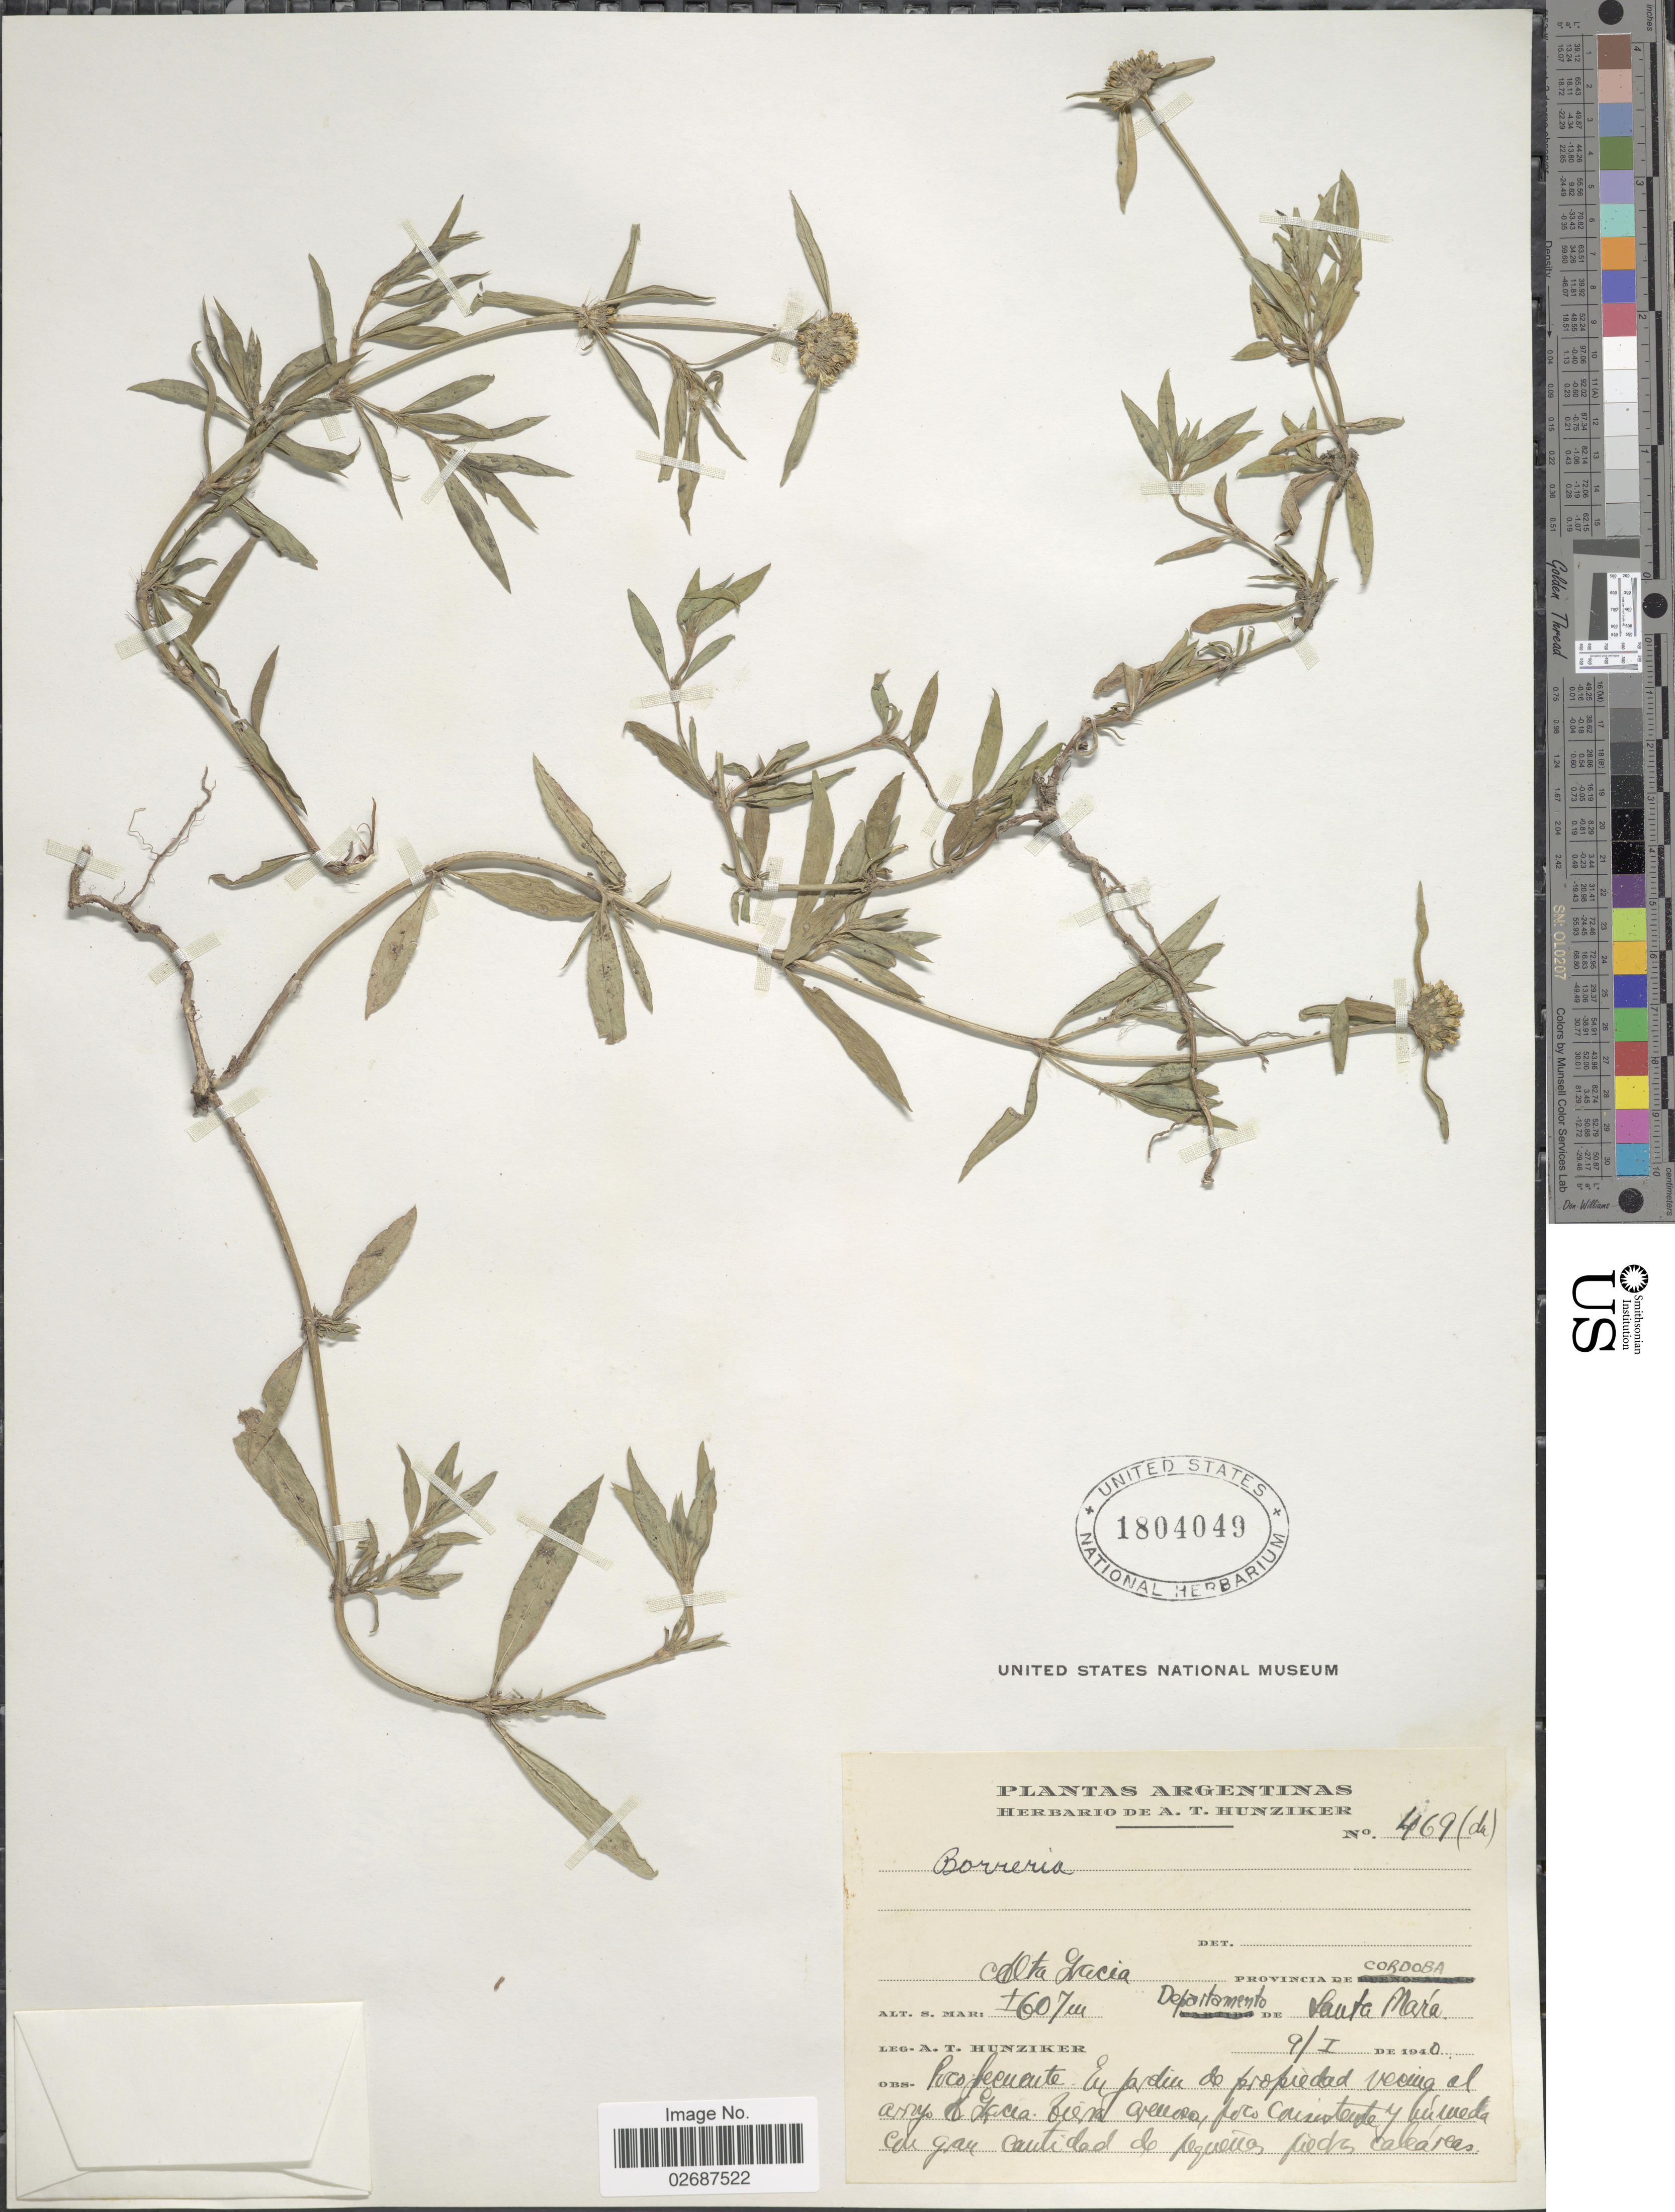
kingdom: Plantae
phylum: Tracheophyta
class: Magnoliopsida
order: Gentianales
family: Rubiaceae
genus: Borreria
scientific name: Borreria sp.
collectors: A. T. Hunziker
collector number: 469 (du)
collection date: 1940-01-09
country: Argentina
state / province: Cordoba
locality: Alta Gracia, Departamento de Santa Mará,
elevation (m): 607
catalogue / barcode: US 1804049